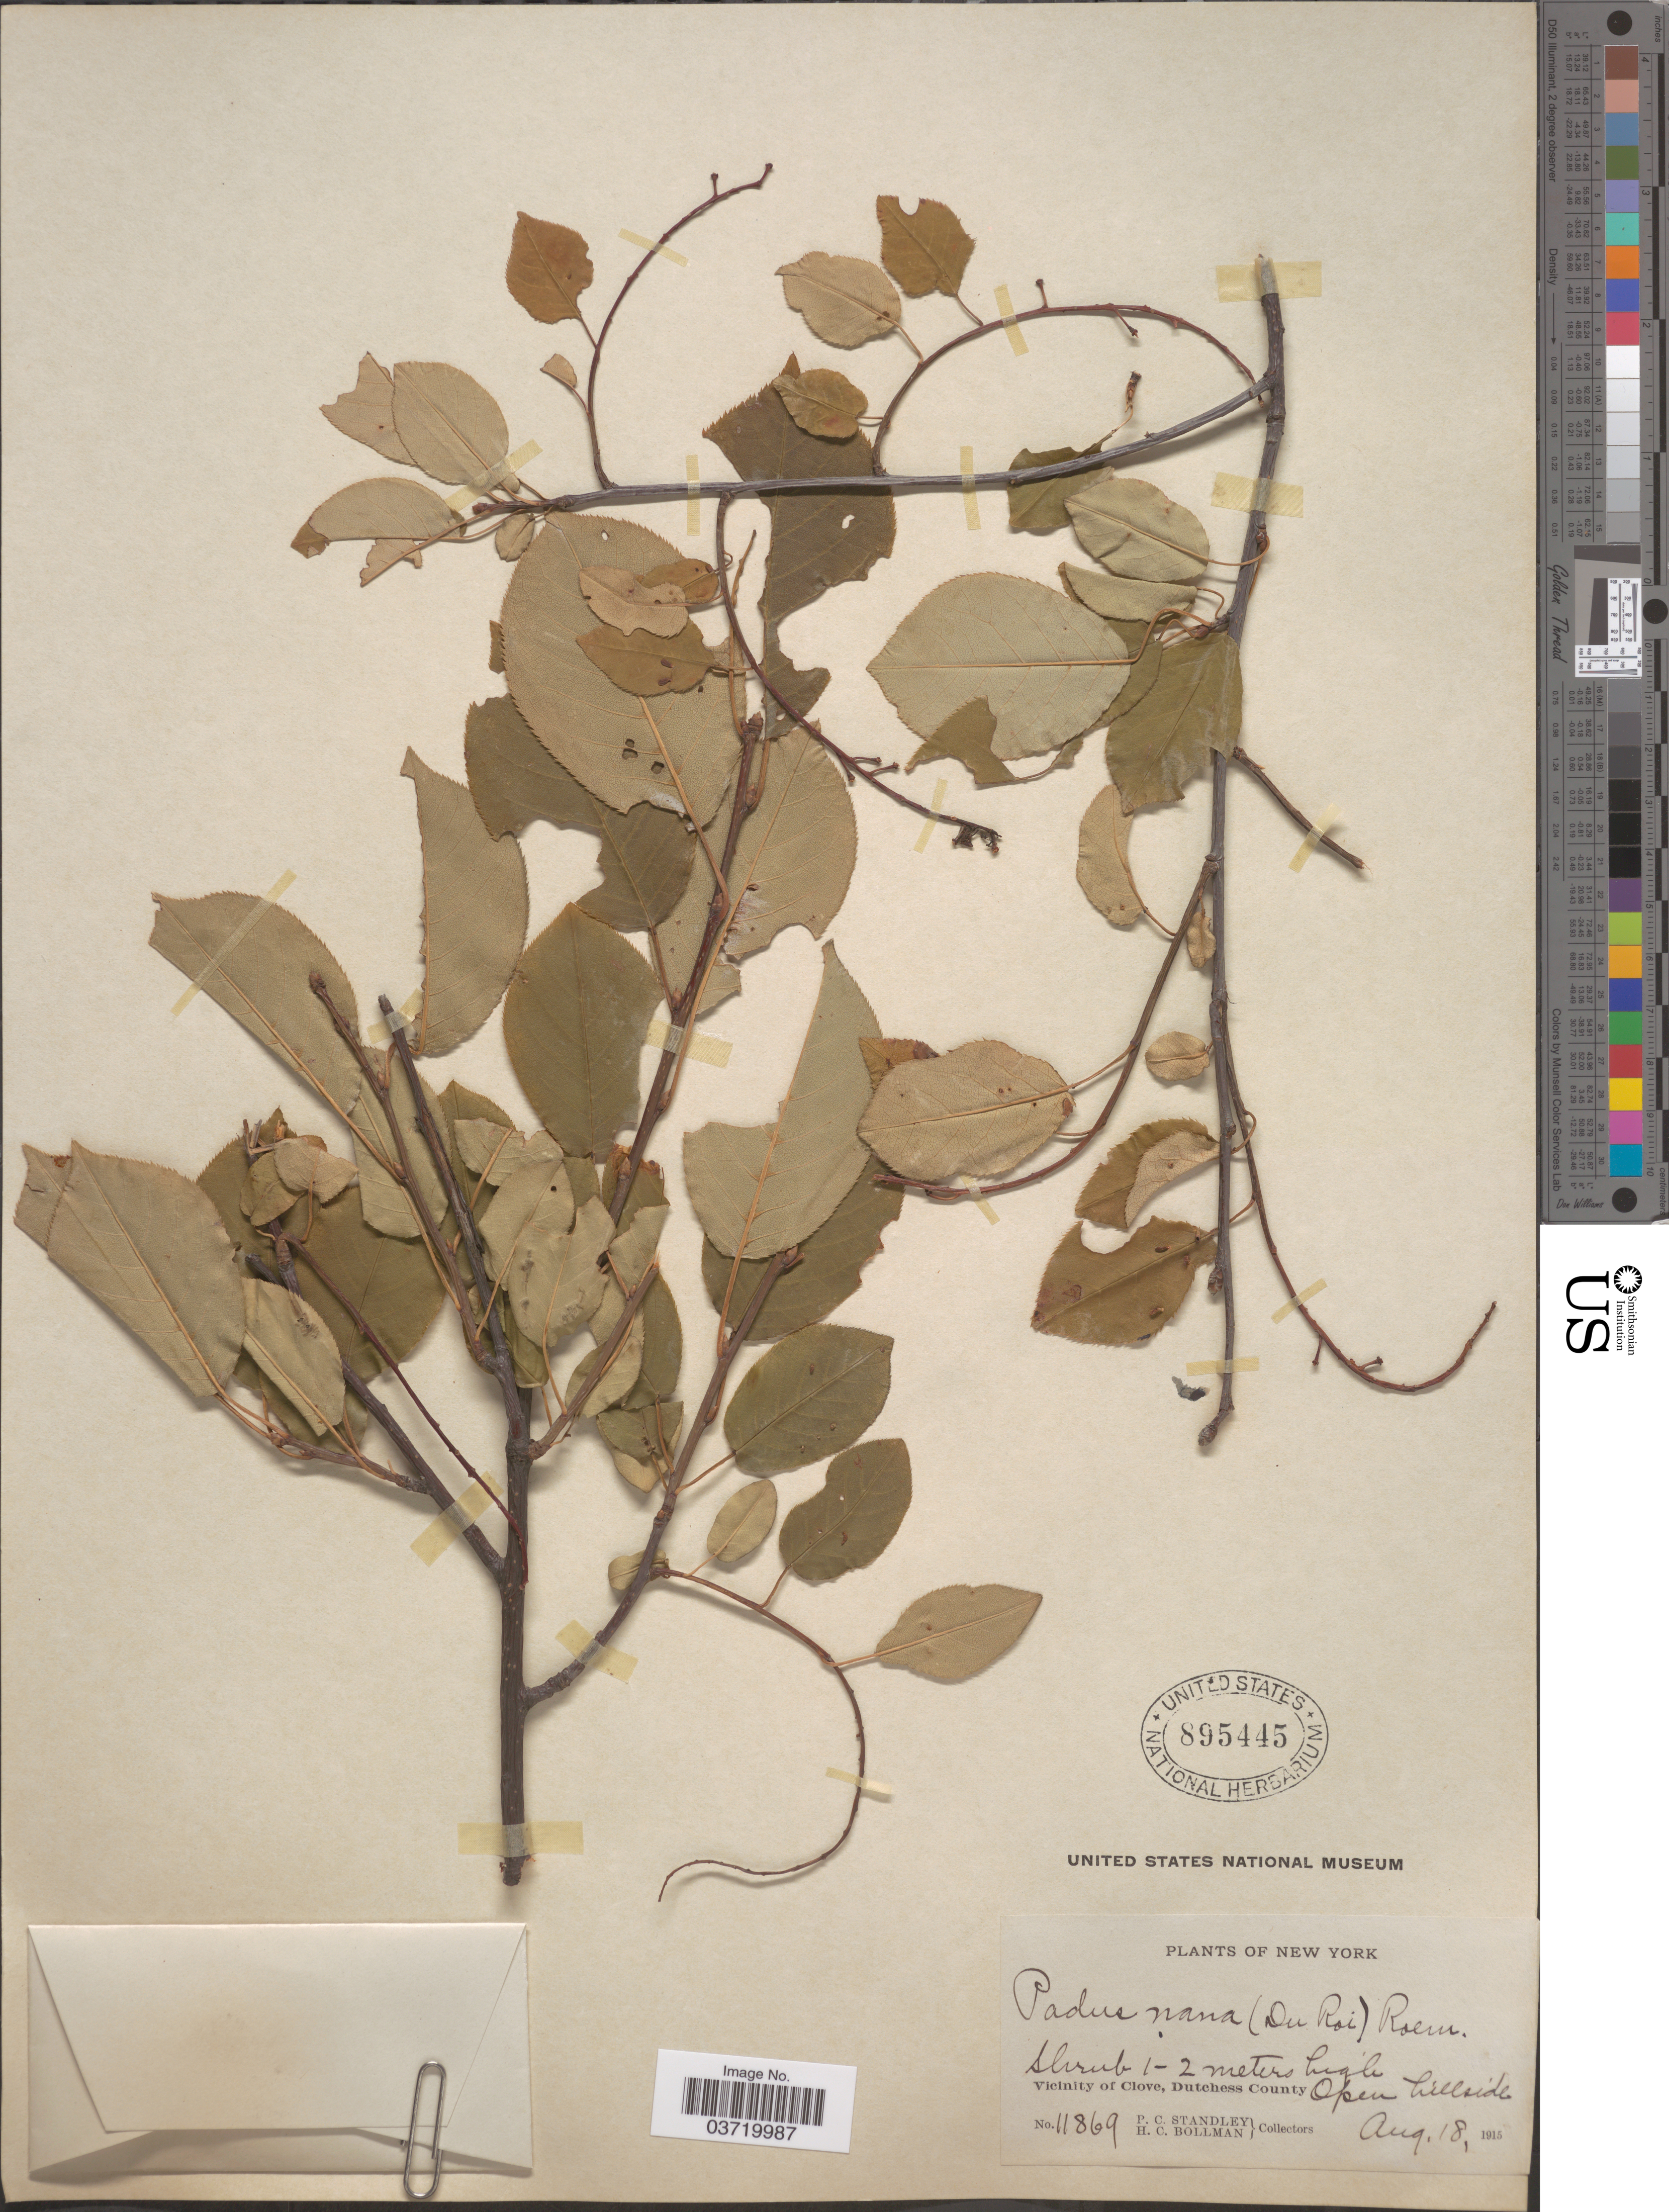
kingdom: Plantae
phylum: Tracheophyta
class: Magnoliopsida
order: Rosales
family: Rosaceae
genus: Prunus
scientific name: Prunus virginiana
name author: L.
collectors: P. C. Standley & H. C. Bollman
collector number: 11869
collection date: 1915-08-18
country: United States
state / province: New York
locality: Vicinity of Clove, Dutchess County. Open hillside.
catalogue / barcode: US 895445